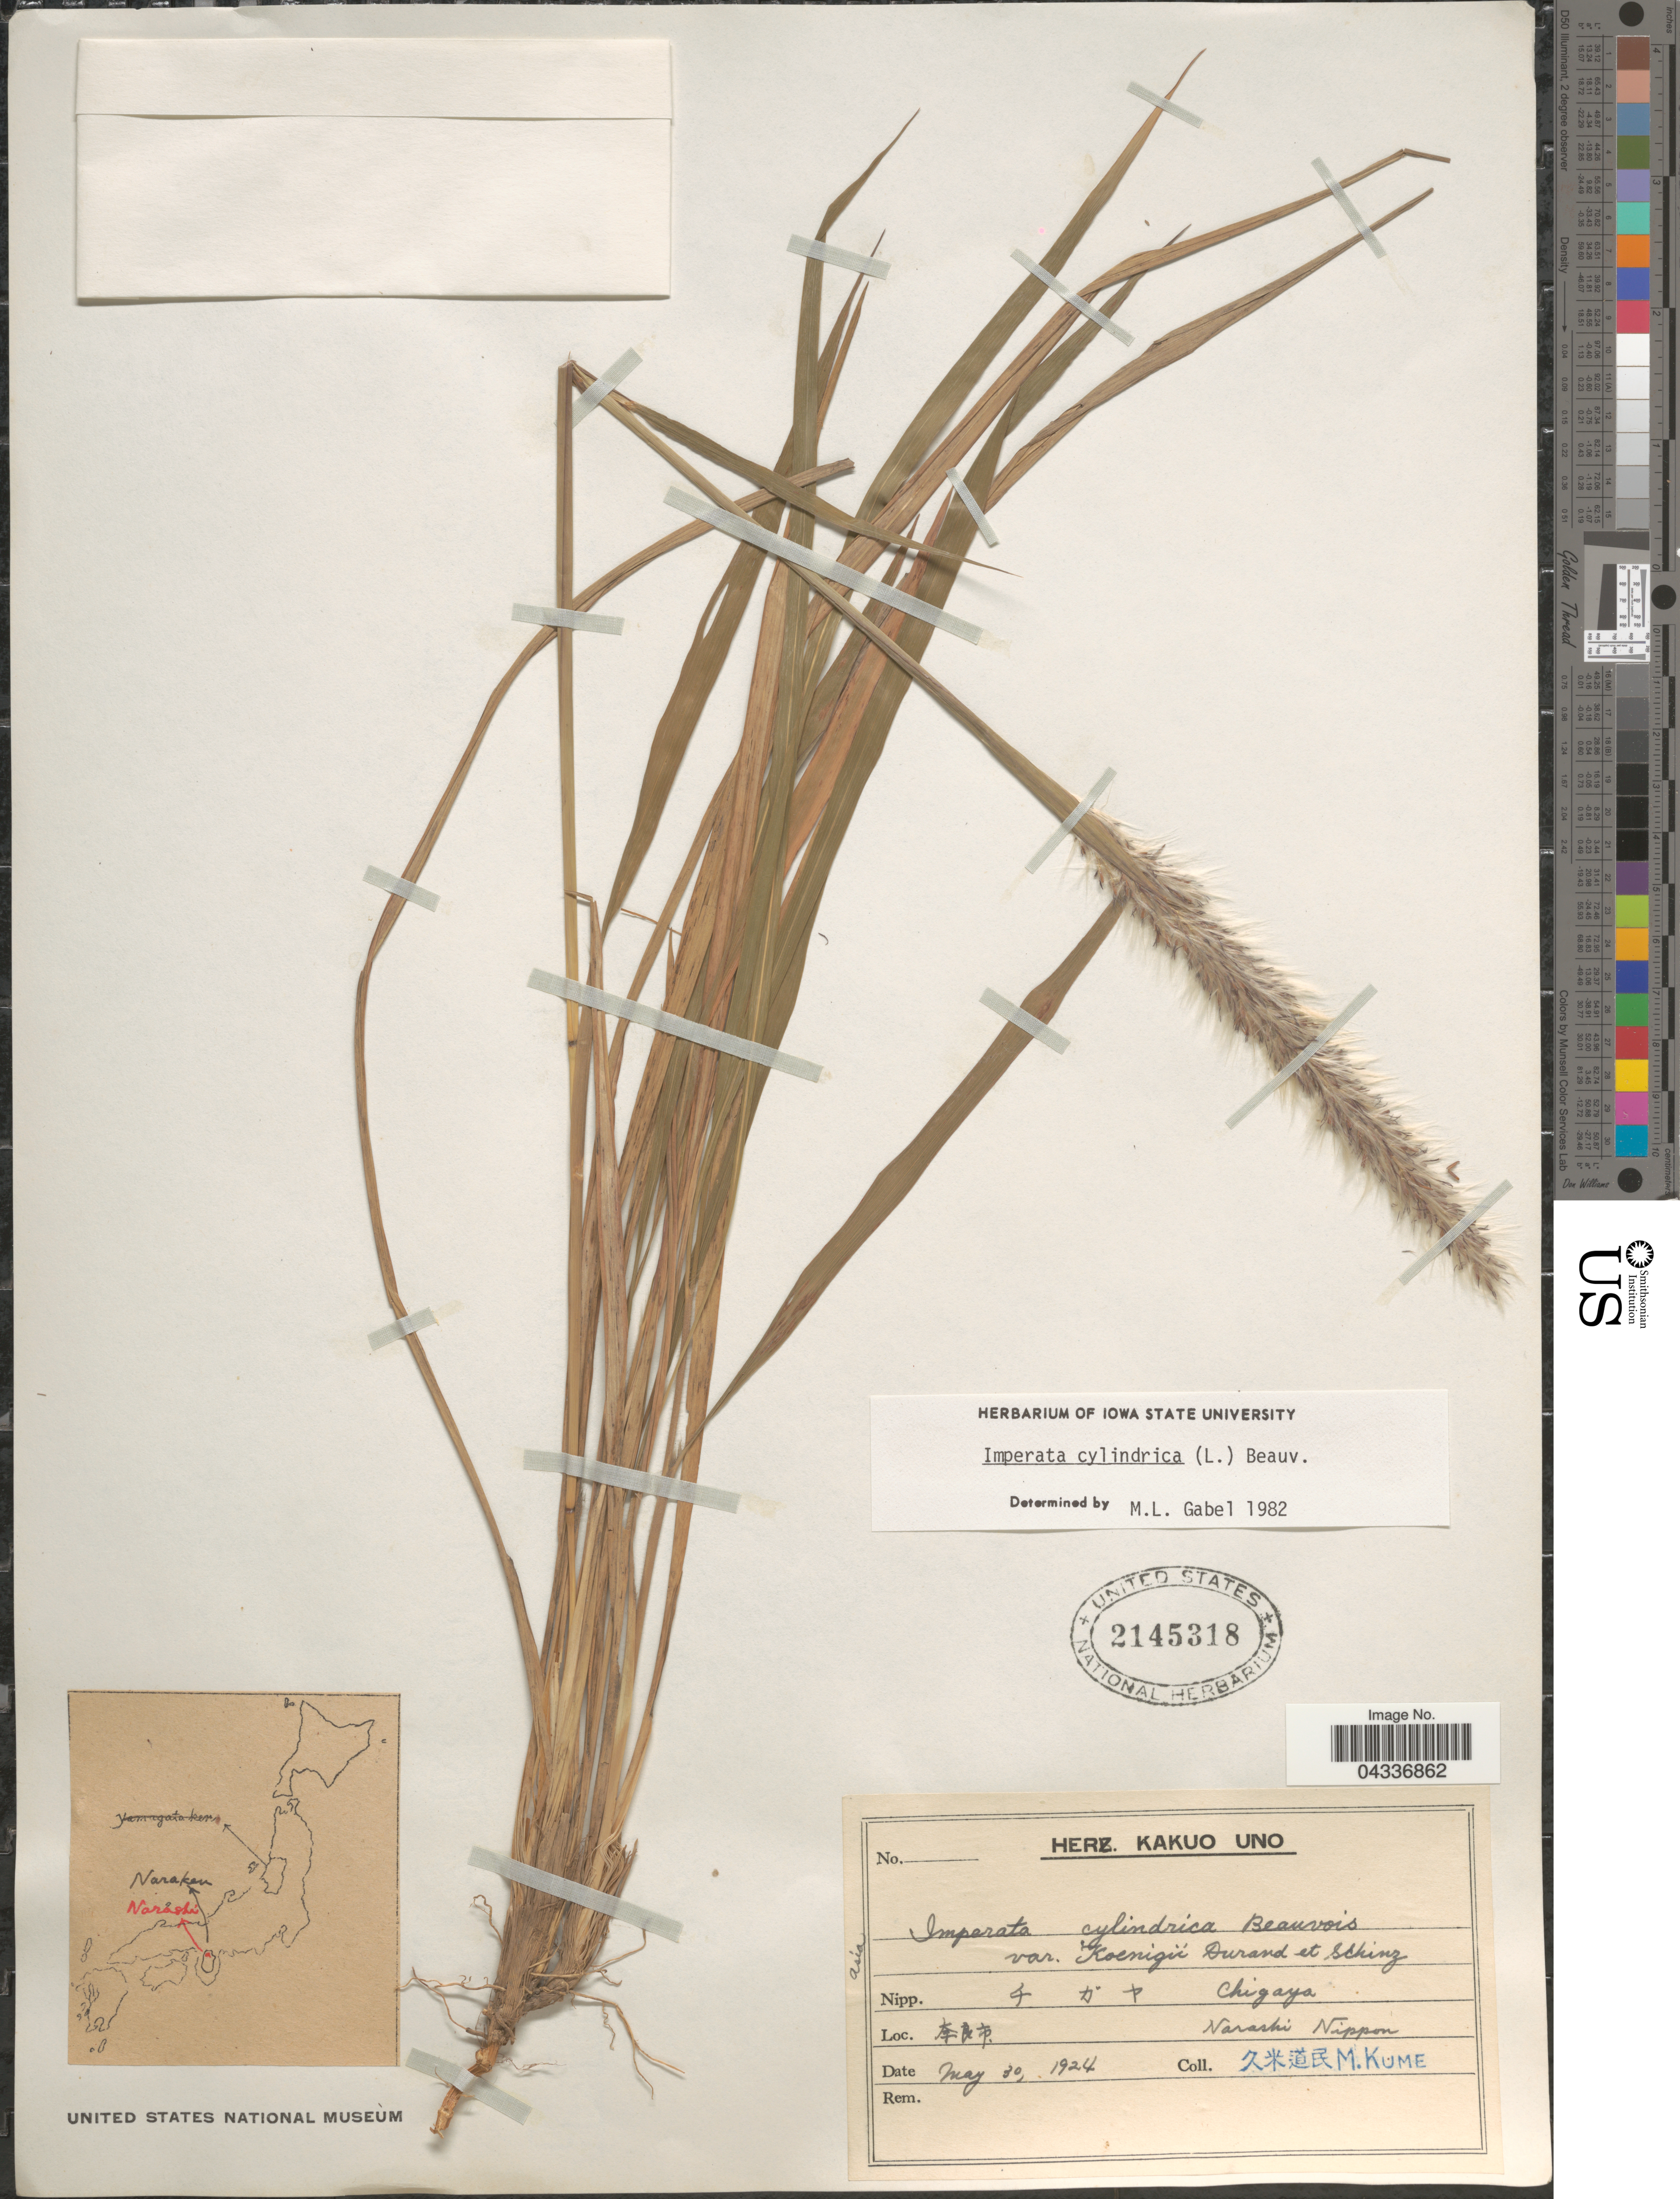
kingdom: Plantae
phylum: Tracheophyta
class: Liliopsida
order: Poales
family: Poaceae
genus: Imperata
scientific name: Imperata cylindrica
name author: (L.) P. Beauv.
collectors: M. Kume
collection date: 1924-05-30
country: Japan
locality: X. Narashi Nippon.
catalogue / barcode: US 2145318